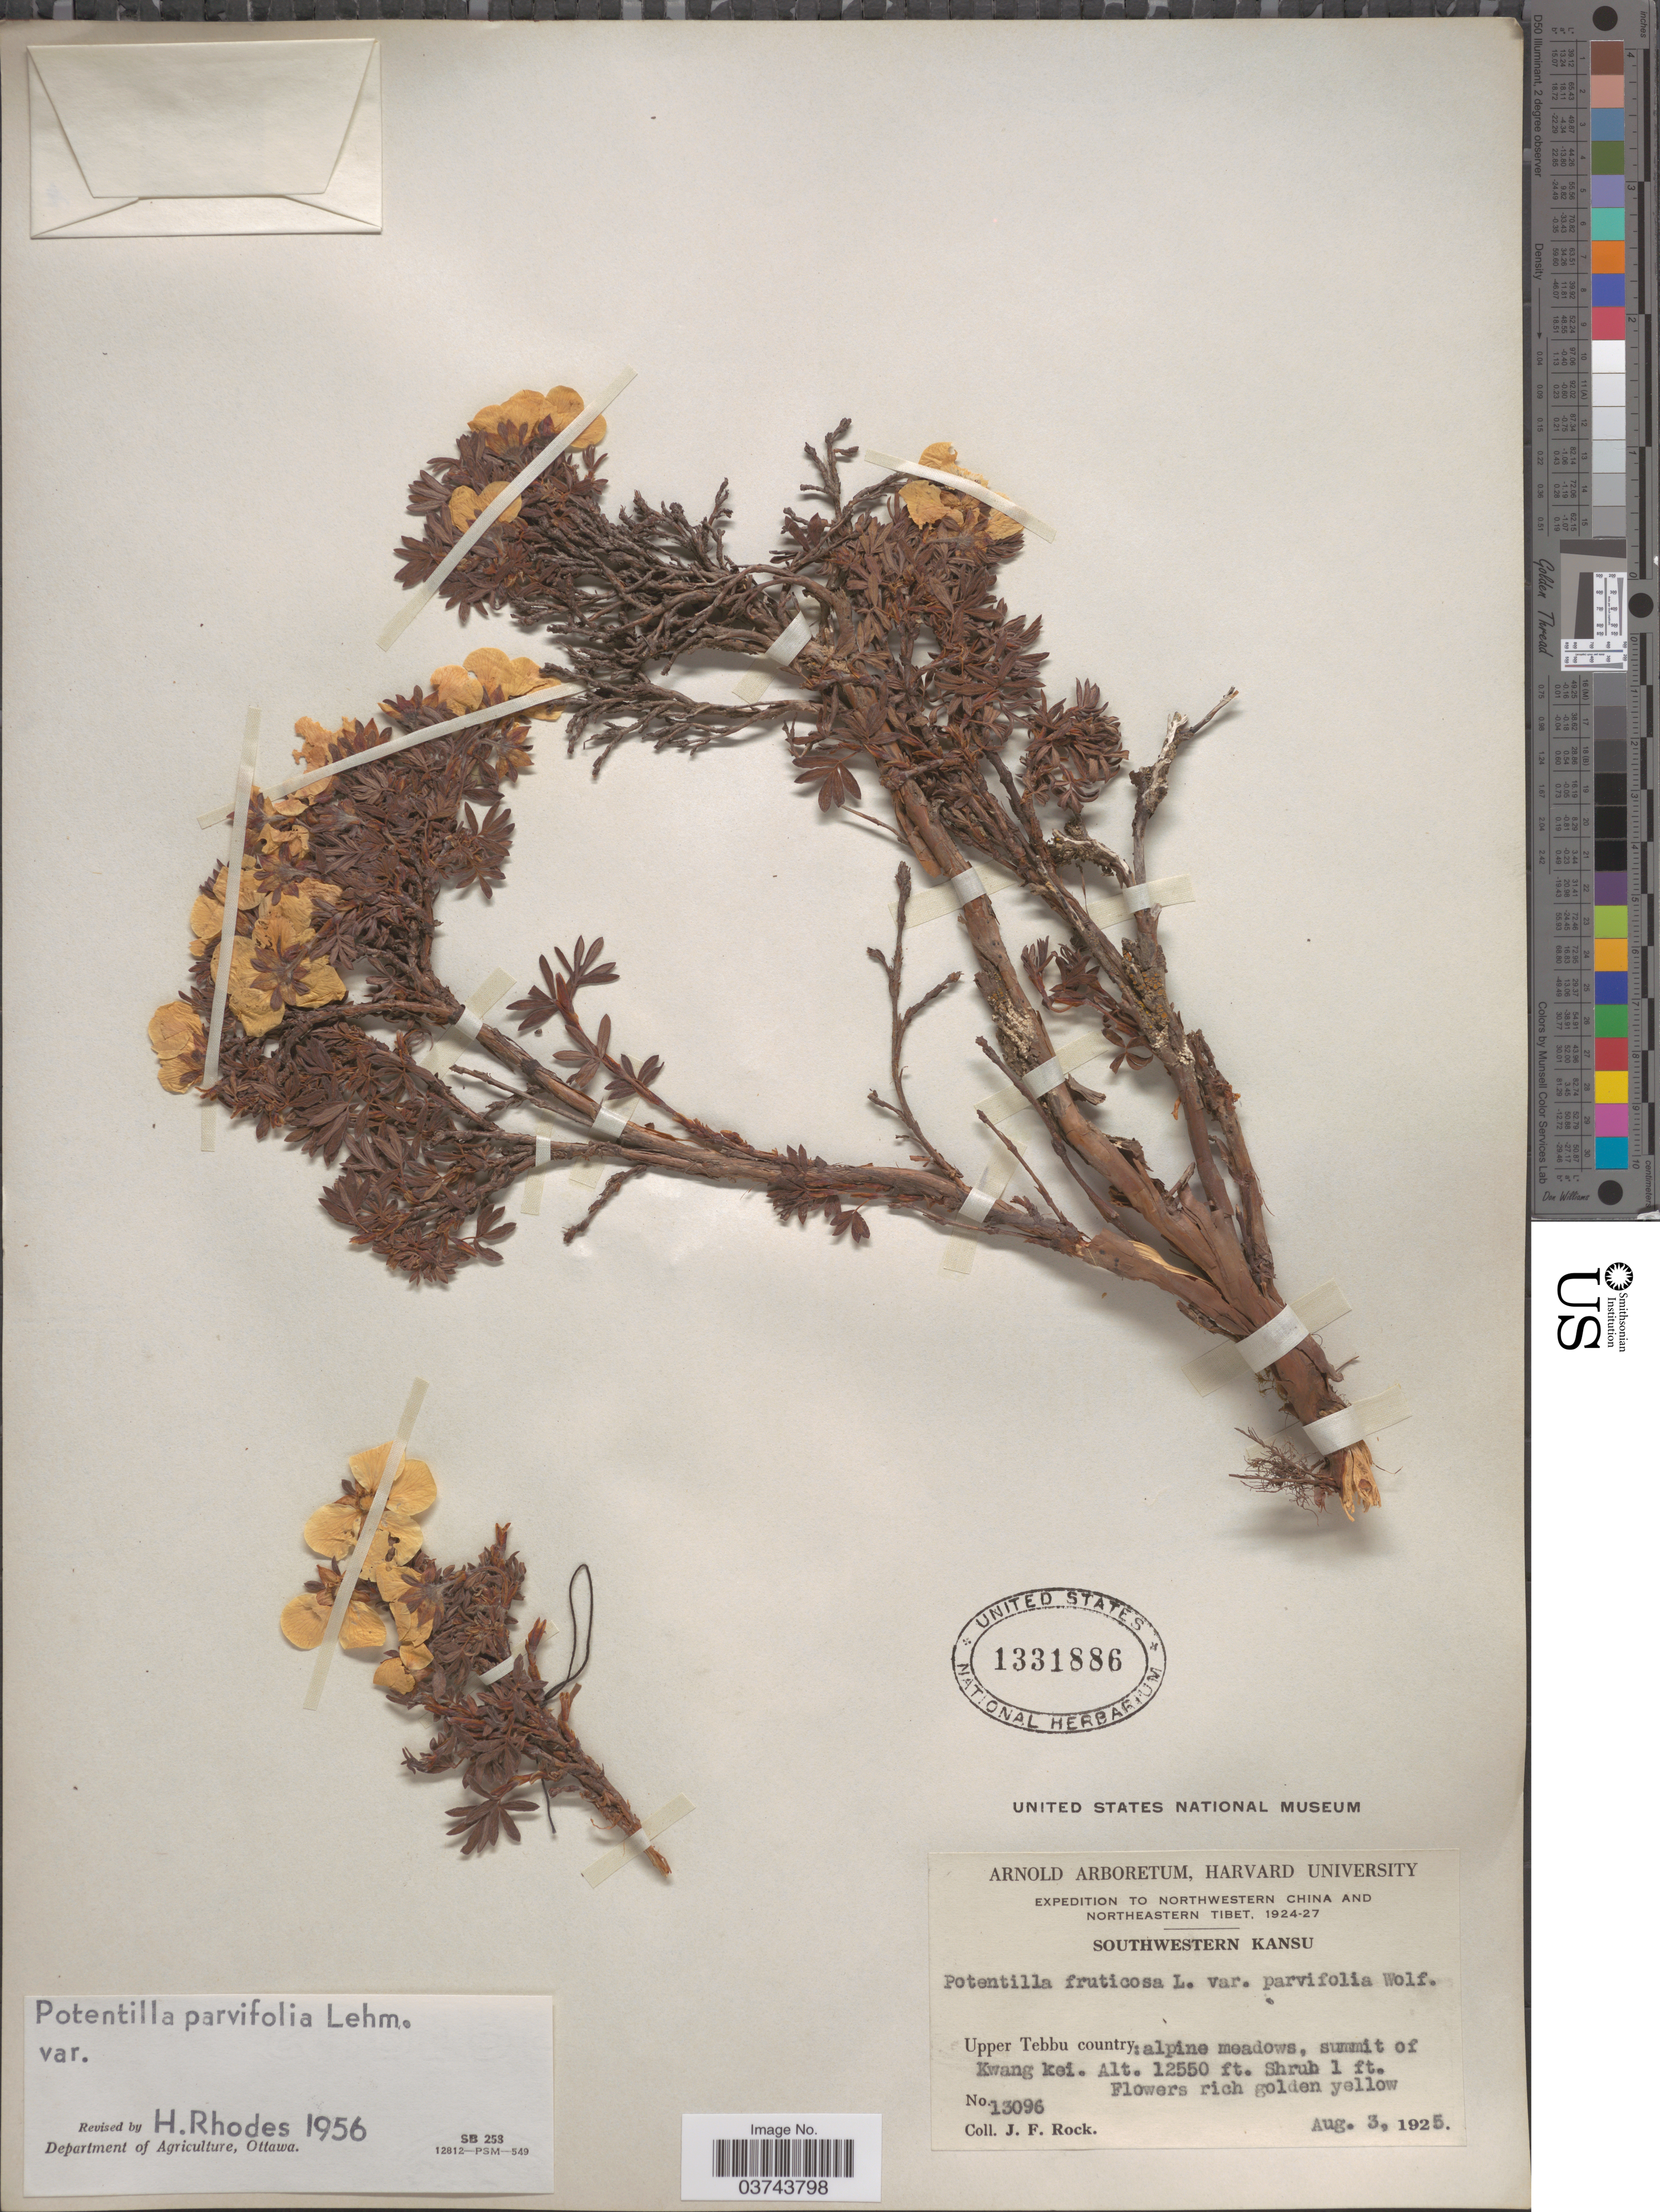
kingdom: Plantae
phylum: Tracheophyta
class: Magnoliopsida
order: Rosales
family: Rosaceae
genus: Dasiphora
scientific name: Dasiphora parvifolia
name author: (Fisch. ex Lehm.) Juz.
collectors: J. Rock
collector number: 13096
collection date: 1925-08-03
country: China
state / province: Gansu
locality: Northwestern China and Northeastern Tibet. Southwestern Kansu. Upper Tebbu country: alpine meadows, summit of Kwang kei.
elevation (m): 3825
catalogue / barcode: US 1331886